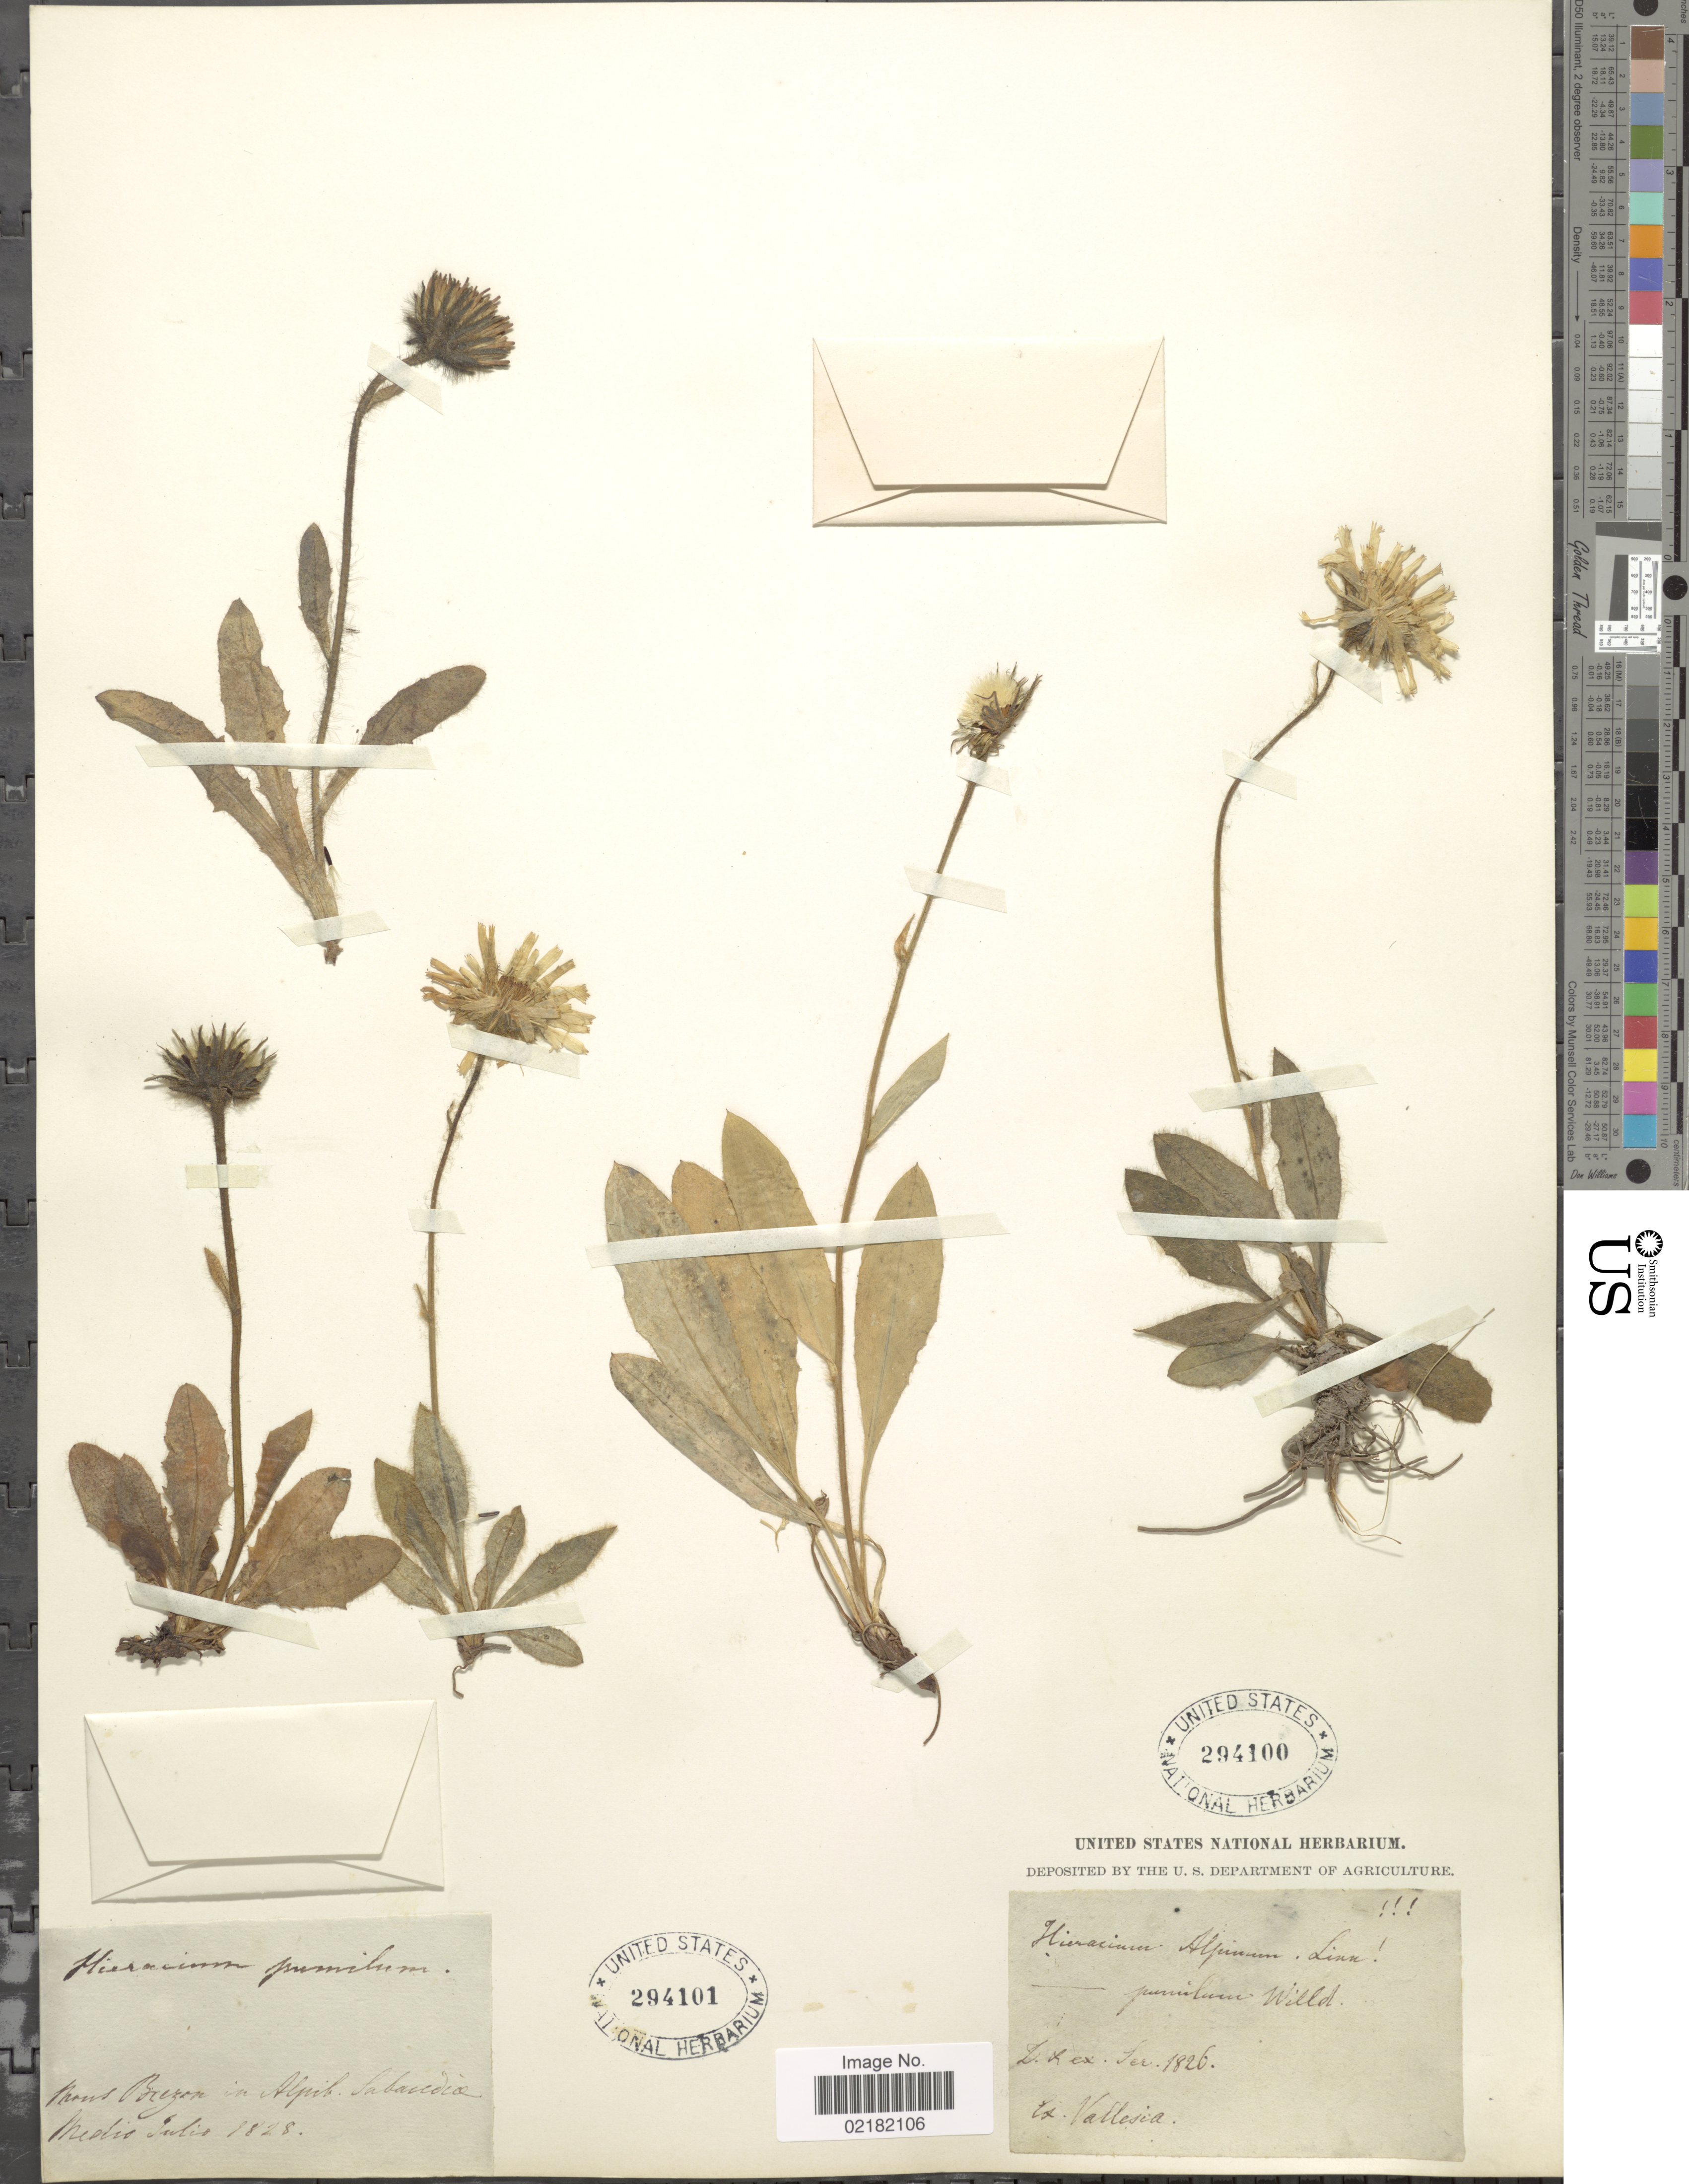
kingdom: Plantae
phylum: Tracheophyta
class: Magnoliopsida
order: Asterales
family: Asteraceae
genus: Hieracium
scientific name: Hieracium alpinum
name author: L.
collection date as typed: medio Julio 1828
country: France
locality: Mons Brezon in Alpib. Sabaudia.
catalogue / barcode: US 294101-2